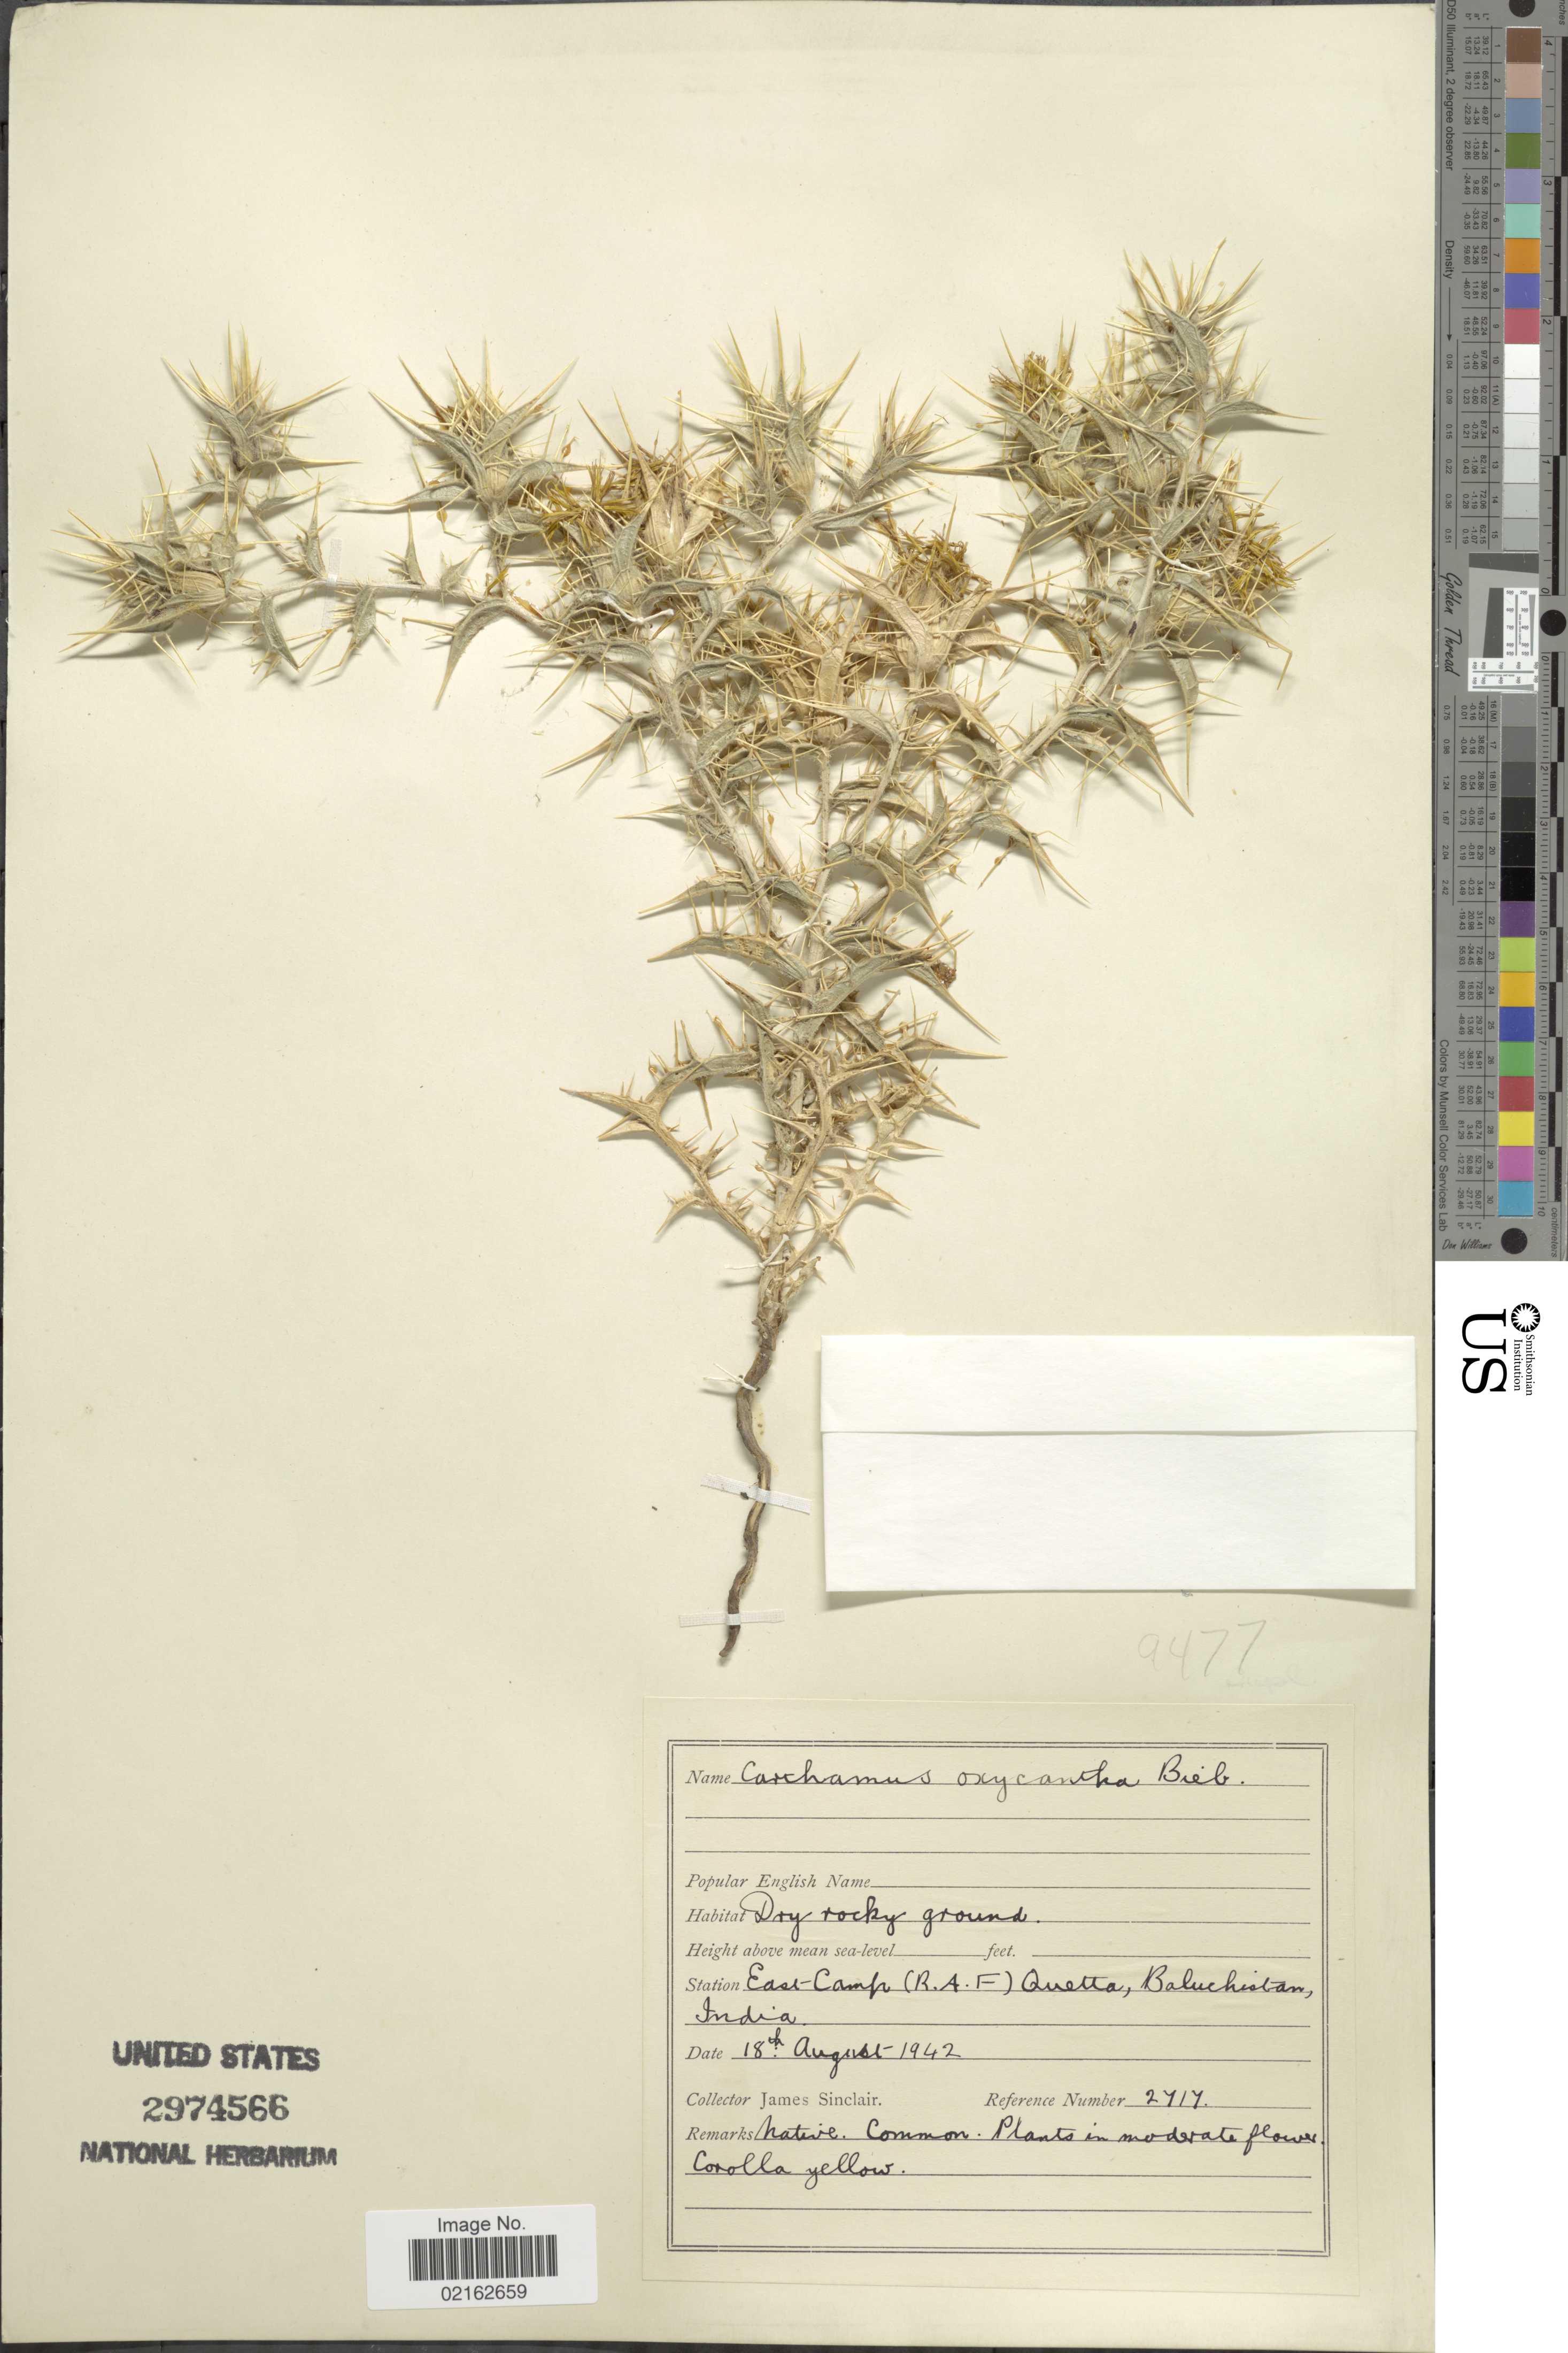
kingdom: Plantae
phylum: Tracheophyta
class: Magnoliopsida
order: Asterales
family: Asteraceae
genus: Carthamus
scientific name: Carthamus oxyacantha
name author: M. Bieb.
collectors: J. Sinclair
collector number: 2717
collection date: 1942-08-18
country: India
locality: East-Cap (R.A.F.) Quetta, Baluchistan.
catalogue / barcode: US 2974566